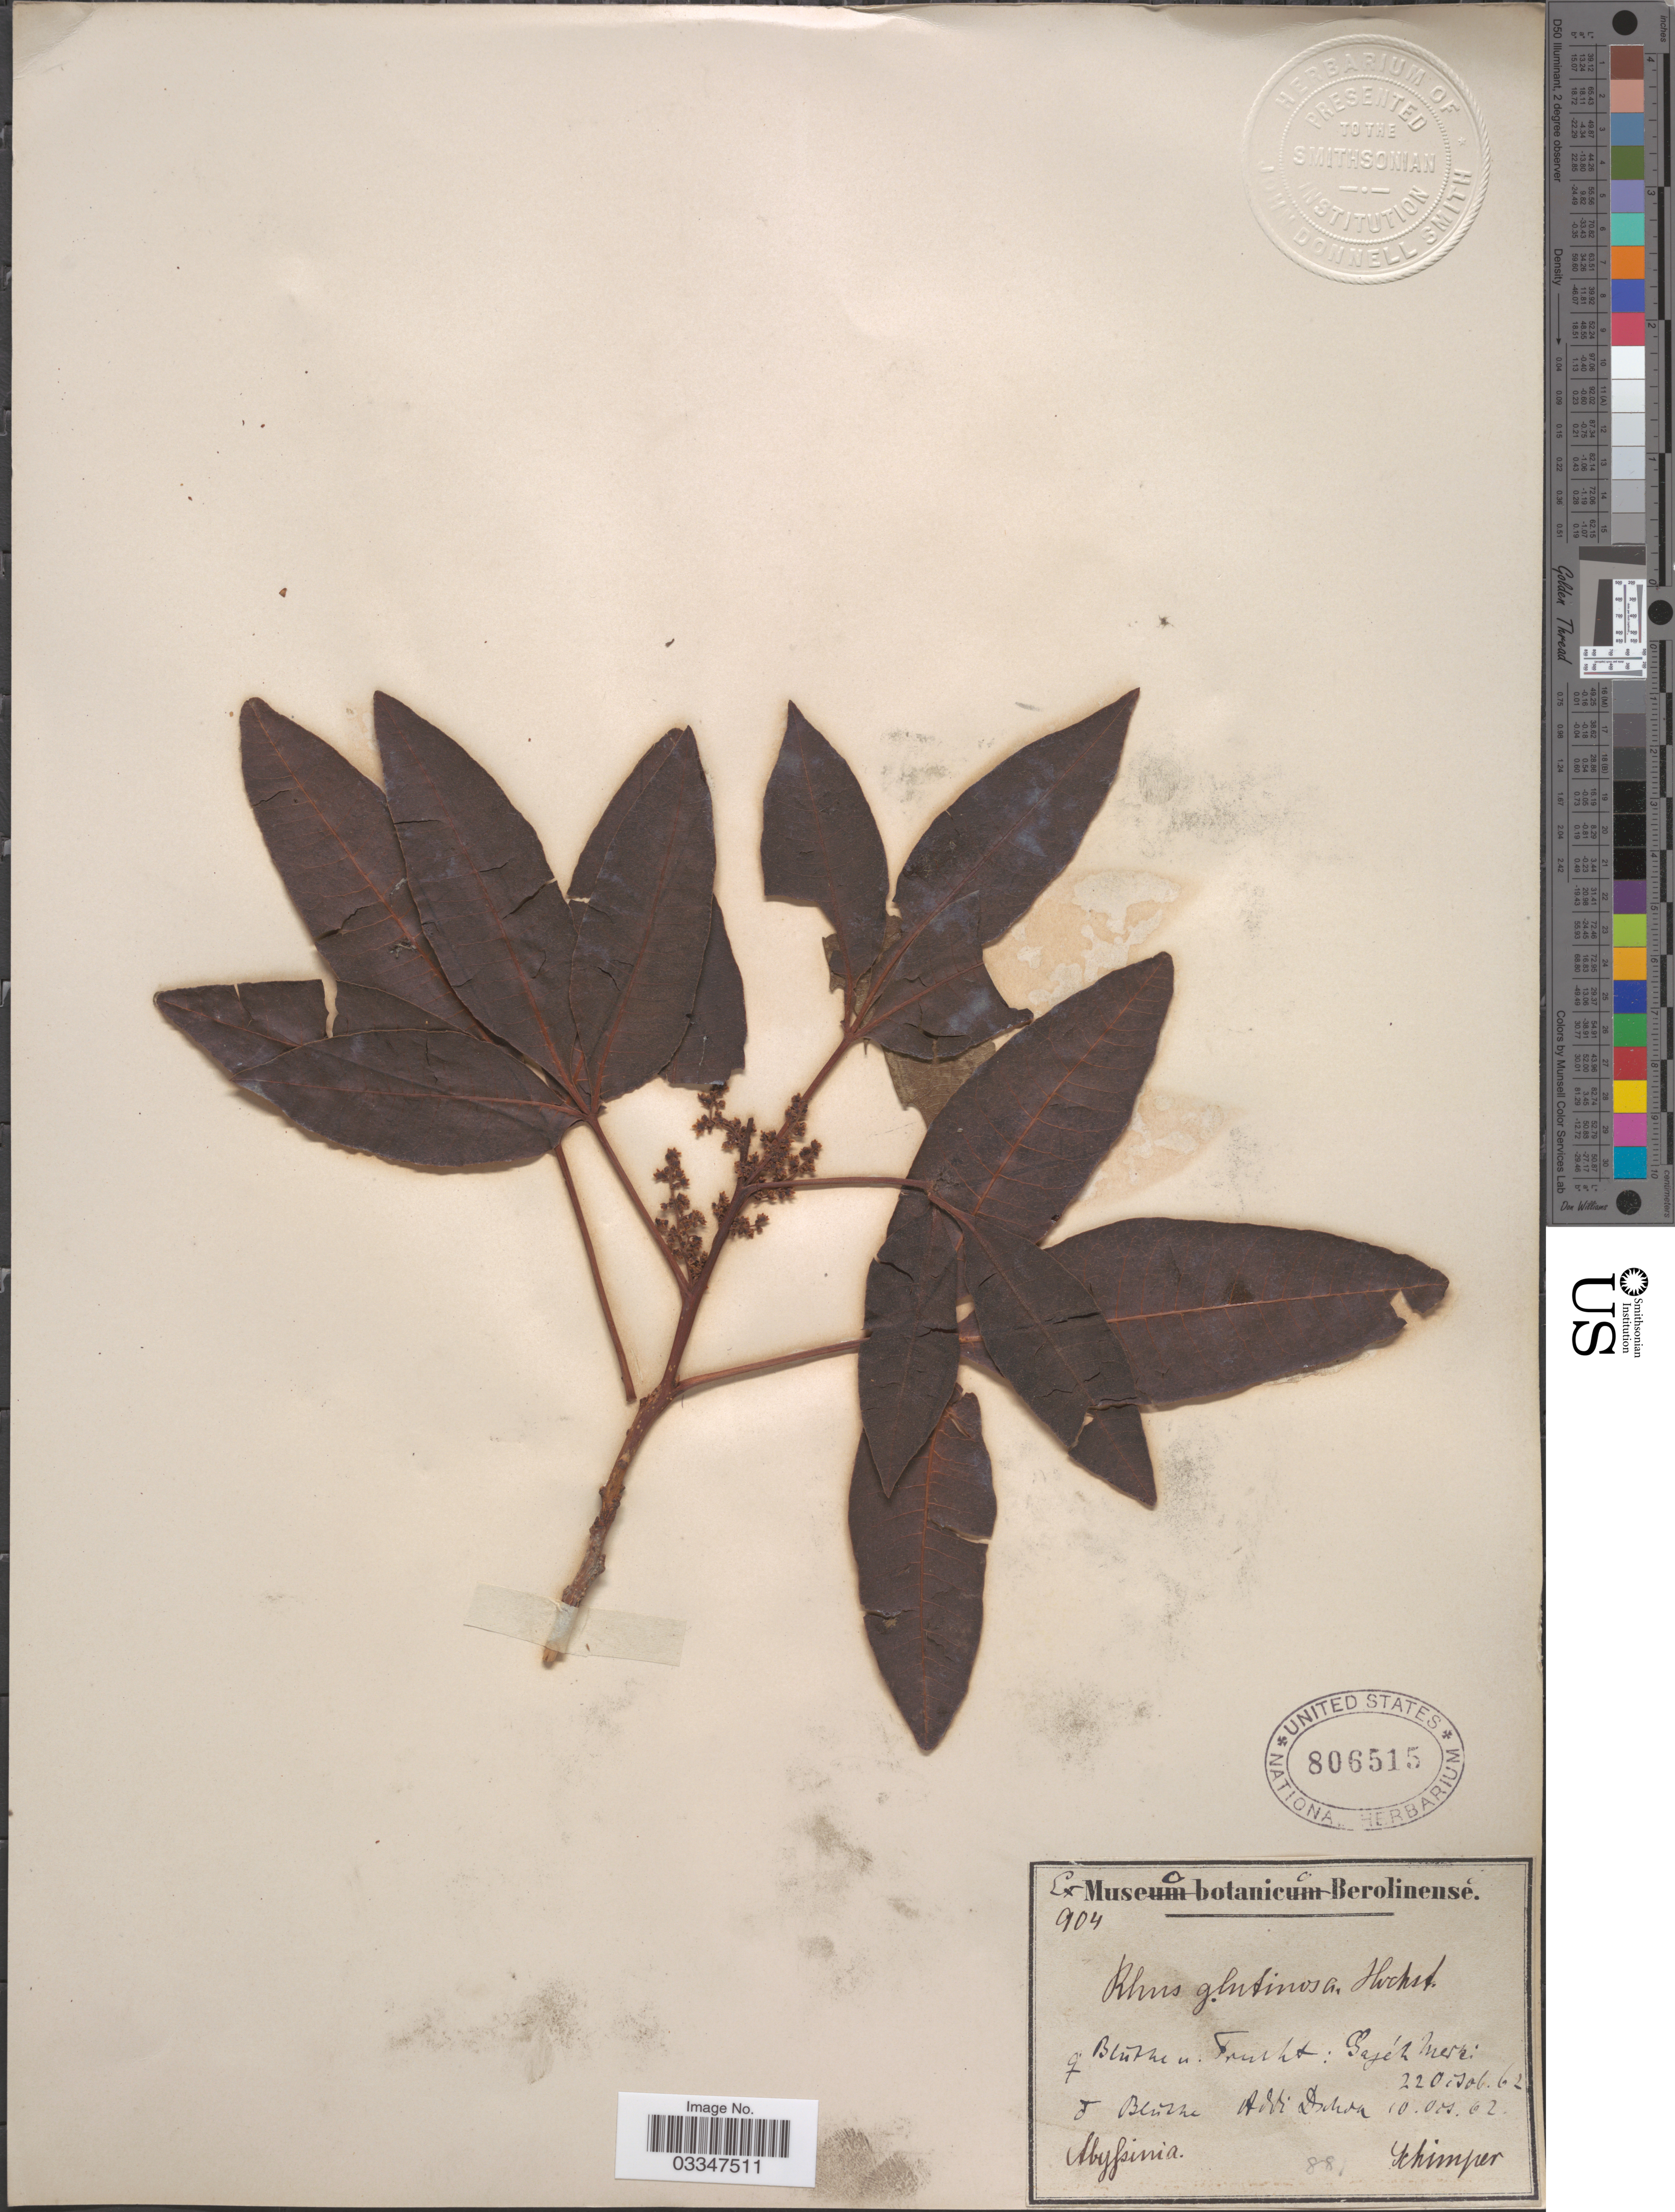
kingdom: Plantae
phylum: Tracheophyta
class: Magnoliopsida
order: Sapindales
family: Anacardiaceae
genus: Rhus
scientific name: Rhus glutinosa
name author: Hochst. ex A. Rich.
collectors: -. Schimper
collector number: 904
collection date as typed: Transcribed d/m/y: 10/2/62 to 22/2/62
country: Ethiopia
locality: Abyssinia. Bluthe Addi Dscha. [unsure placement] [interpreted]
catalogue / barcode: US 806515